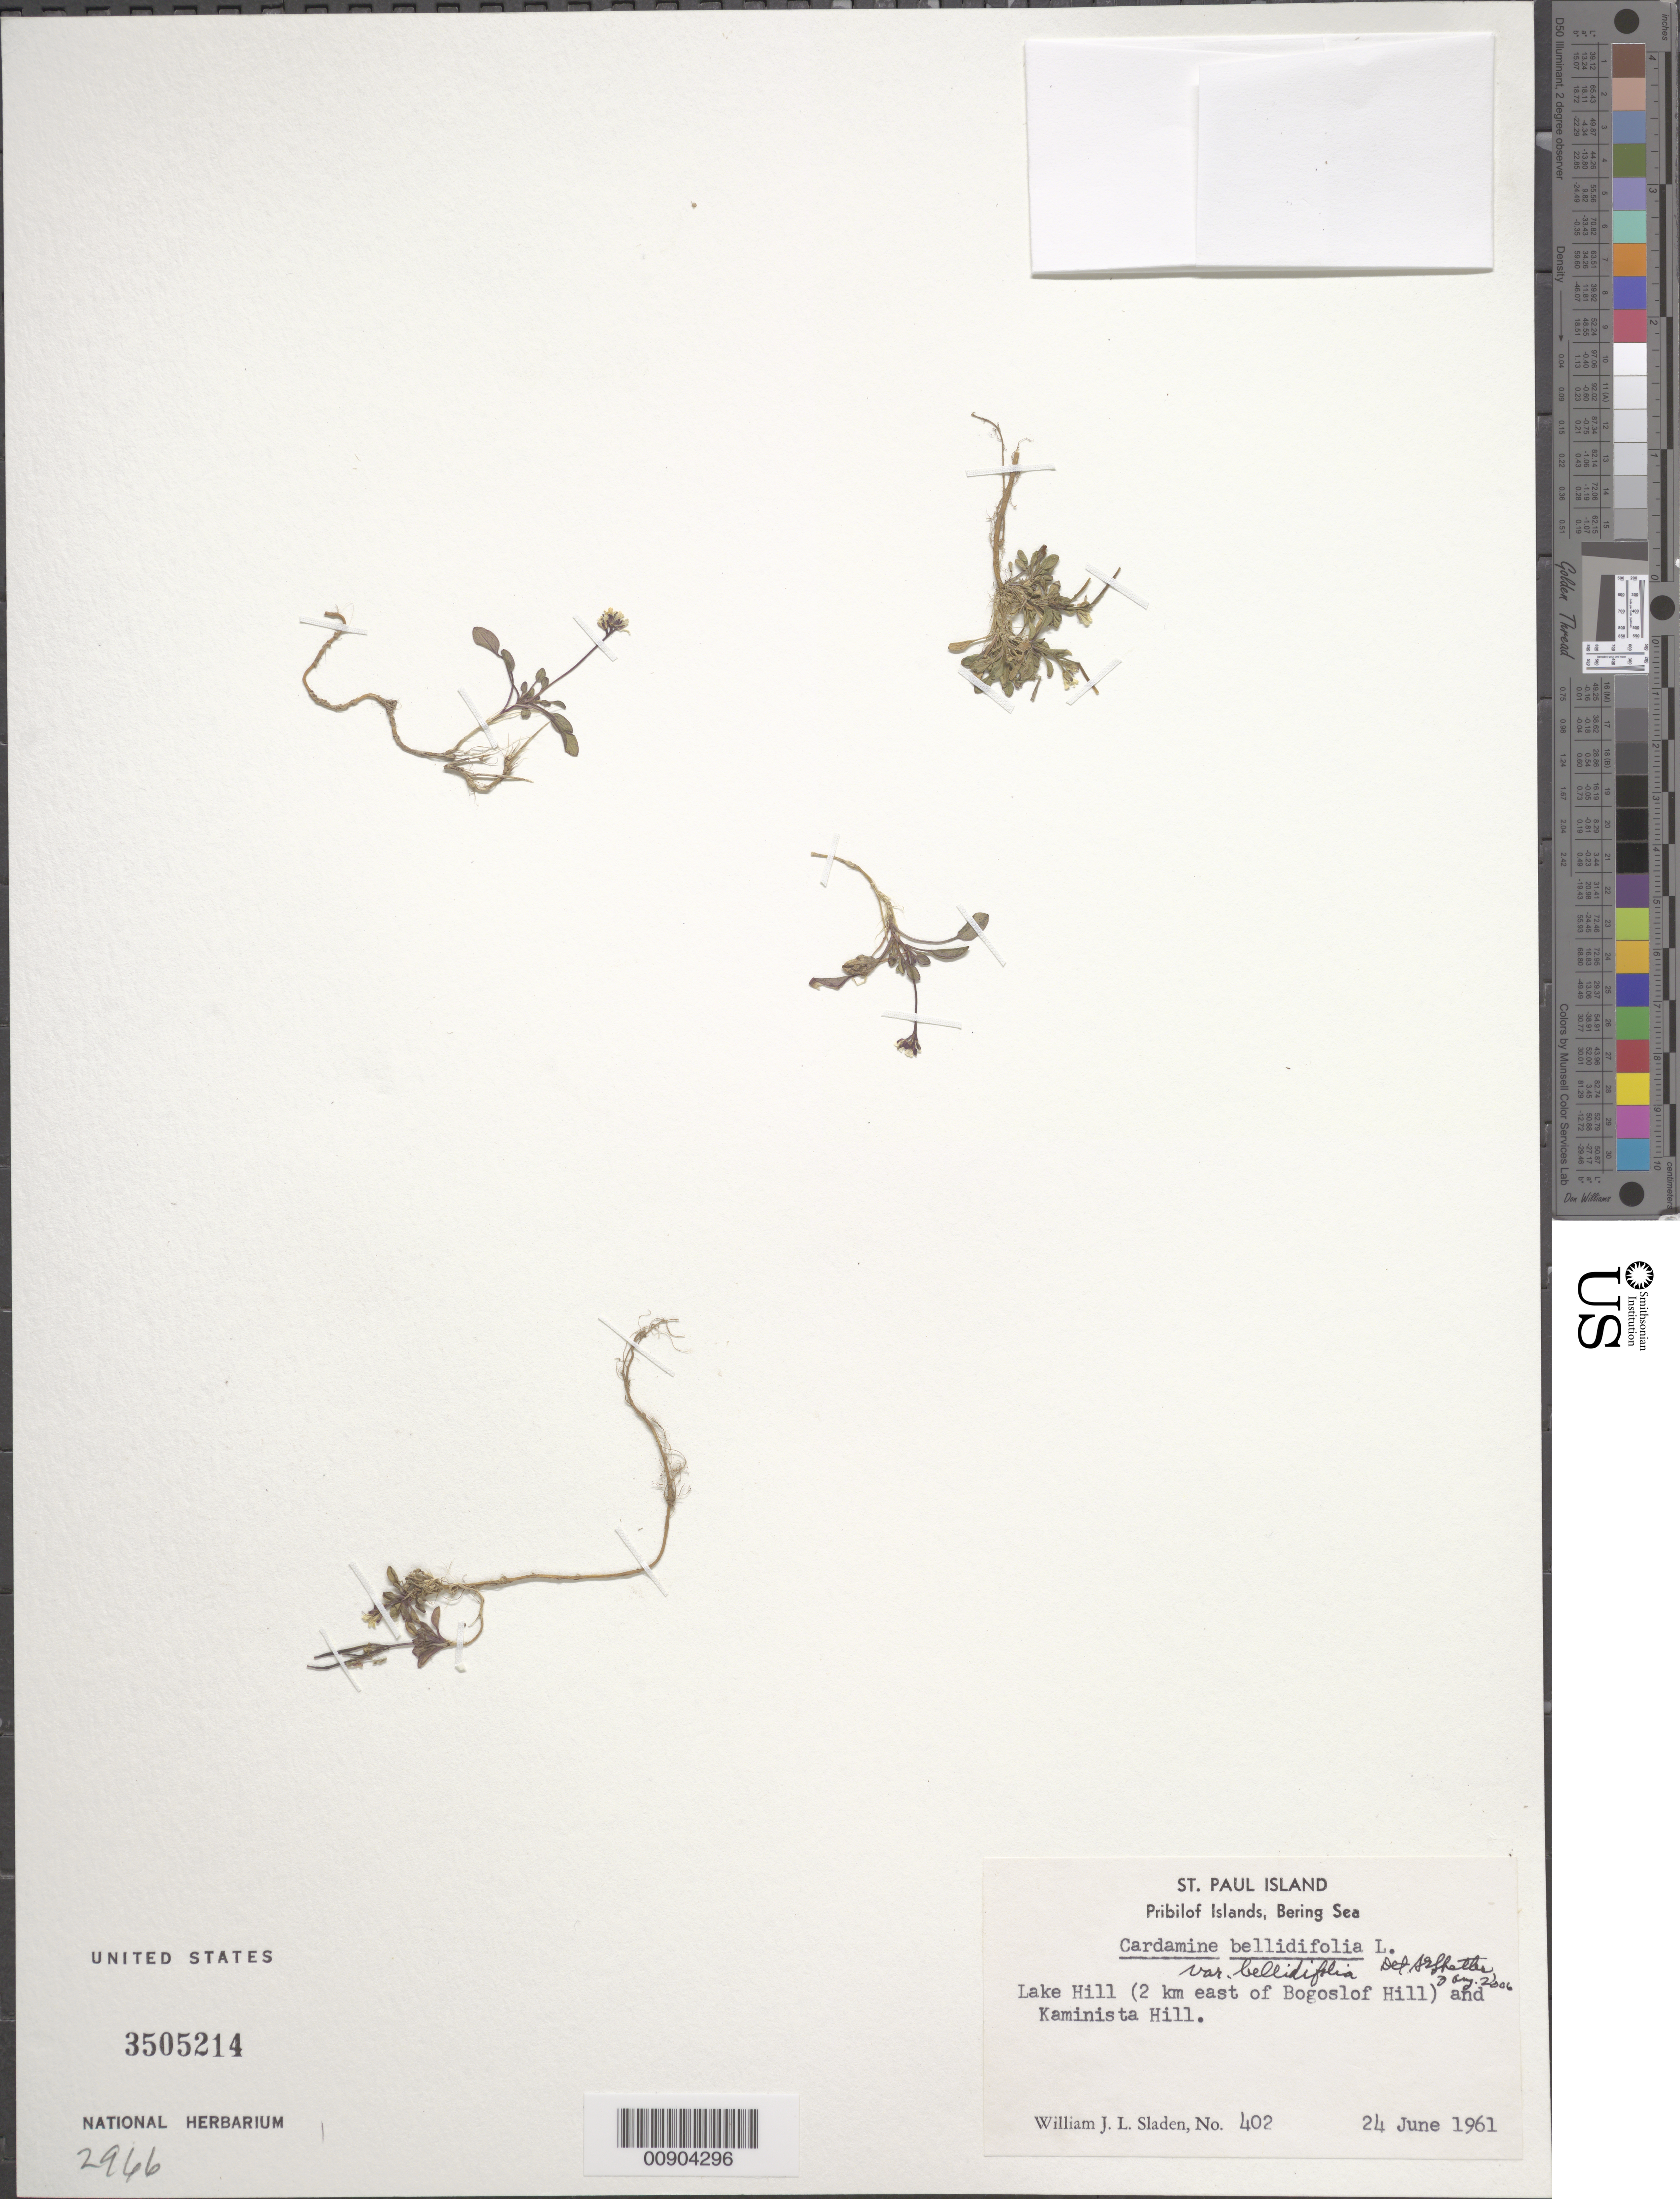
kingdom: Plantae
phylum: Tracheophyta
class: Magnoliopsida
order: Brassicales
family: Brassicaceae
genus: Cardamine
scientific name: Cardamine bellidifolia var. bellidifolia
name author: L.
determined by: Shetler, Stanwyn G., (US), NMNH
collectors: W. Sladen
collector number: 402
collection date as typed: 24 Jun 1961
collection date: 1961-06-24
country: United States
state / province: Alaska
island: St. Paul Island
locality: Lake Hill (2 km. east of Bogoslof Hill) and Kaminista Hill., Bering Sea, Pribilof Islands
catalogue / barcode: US 3505214